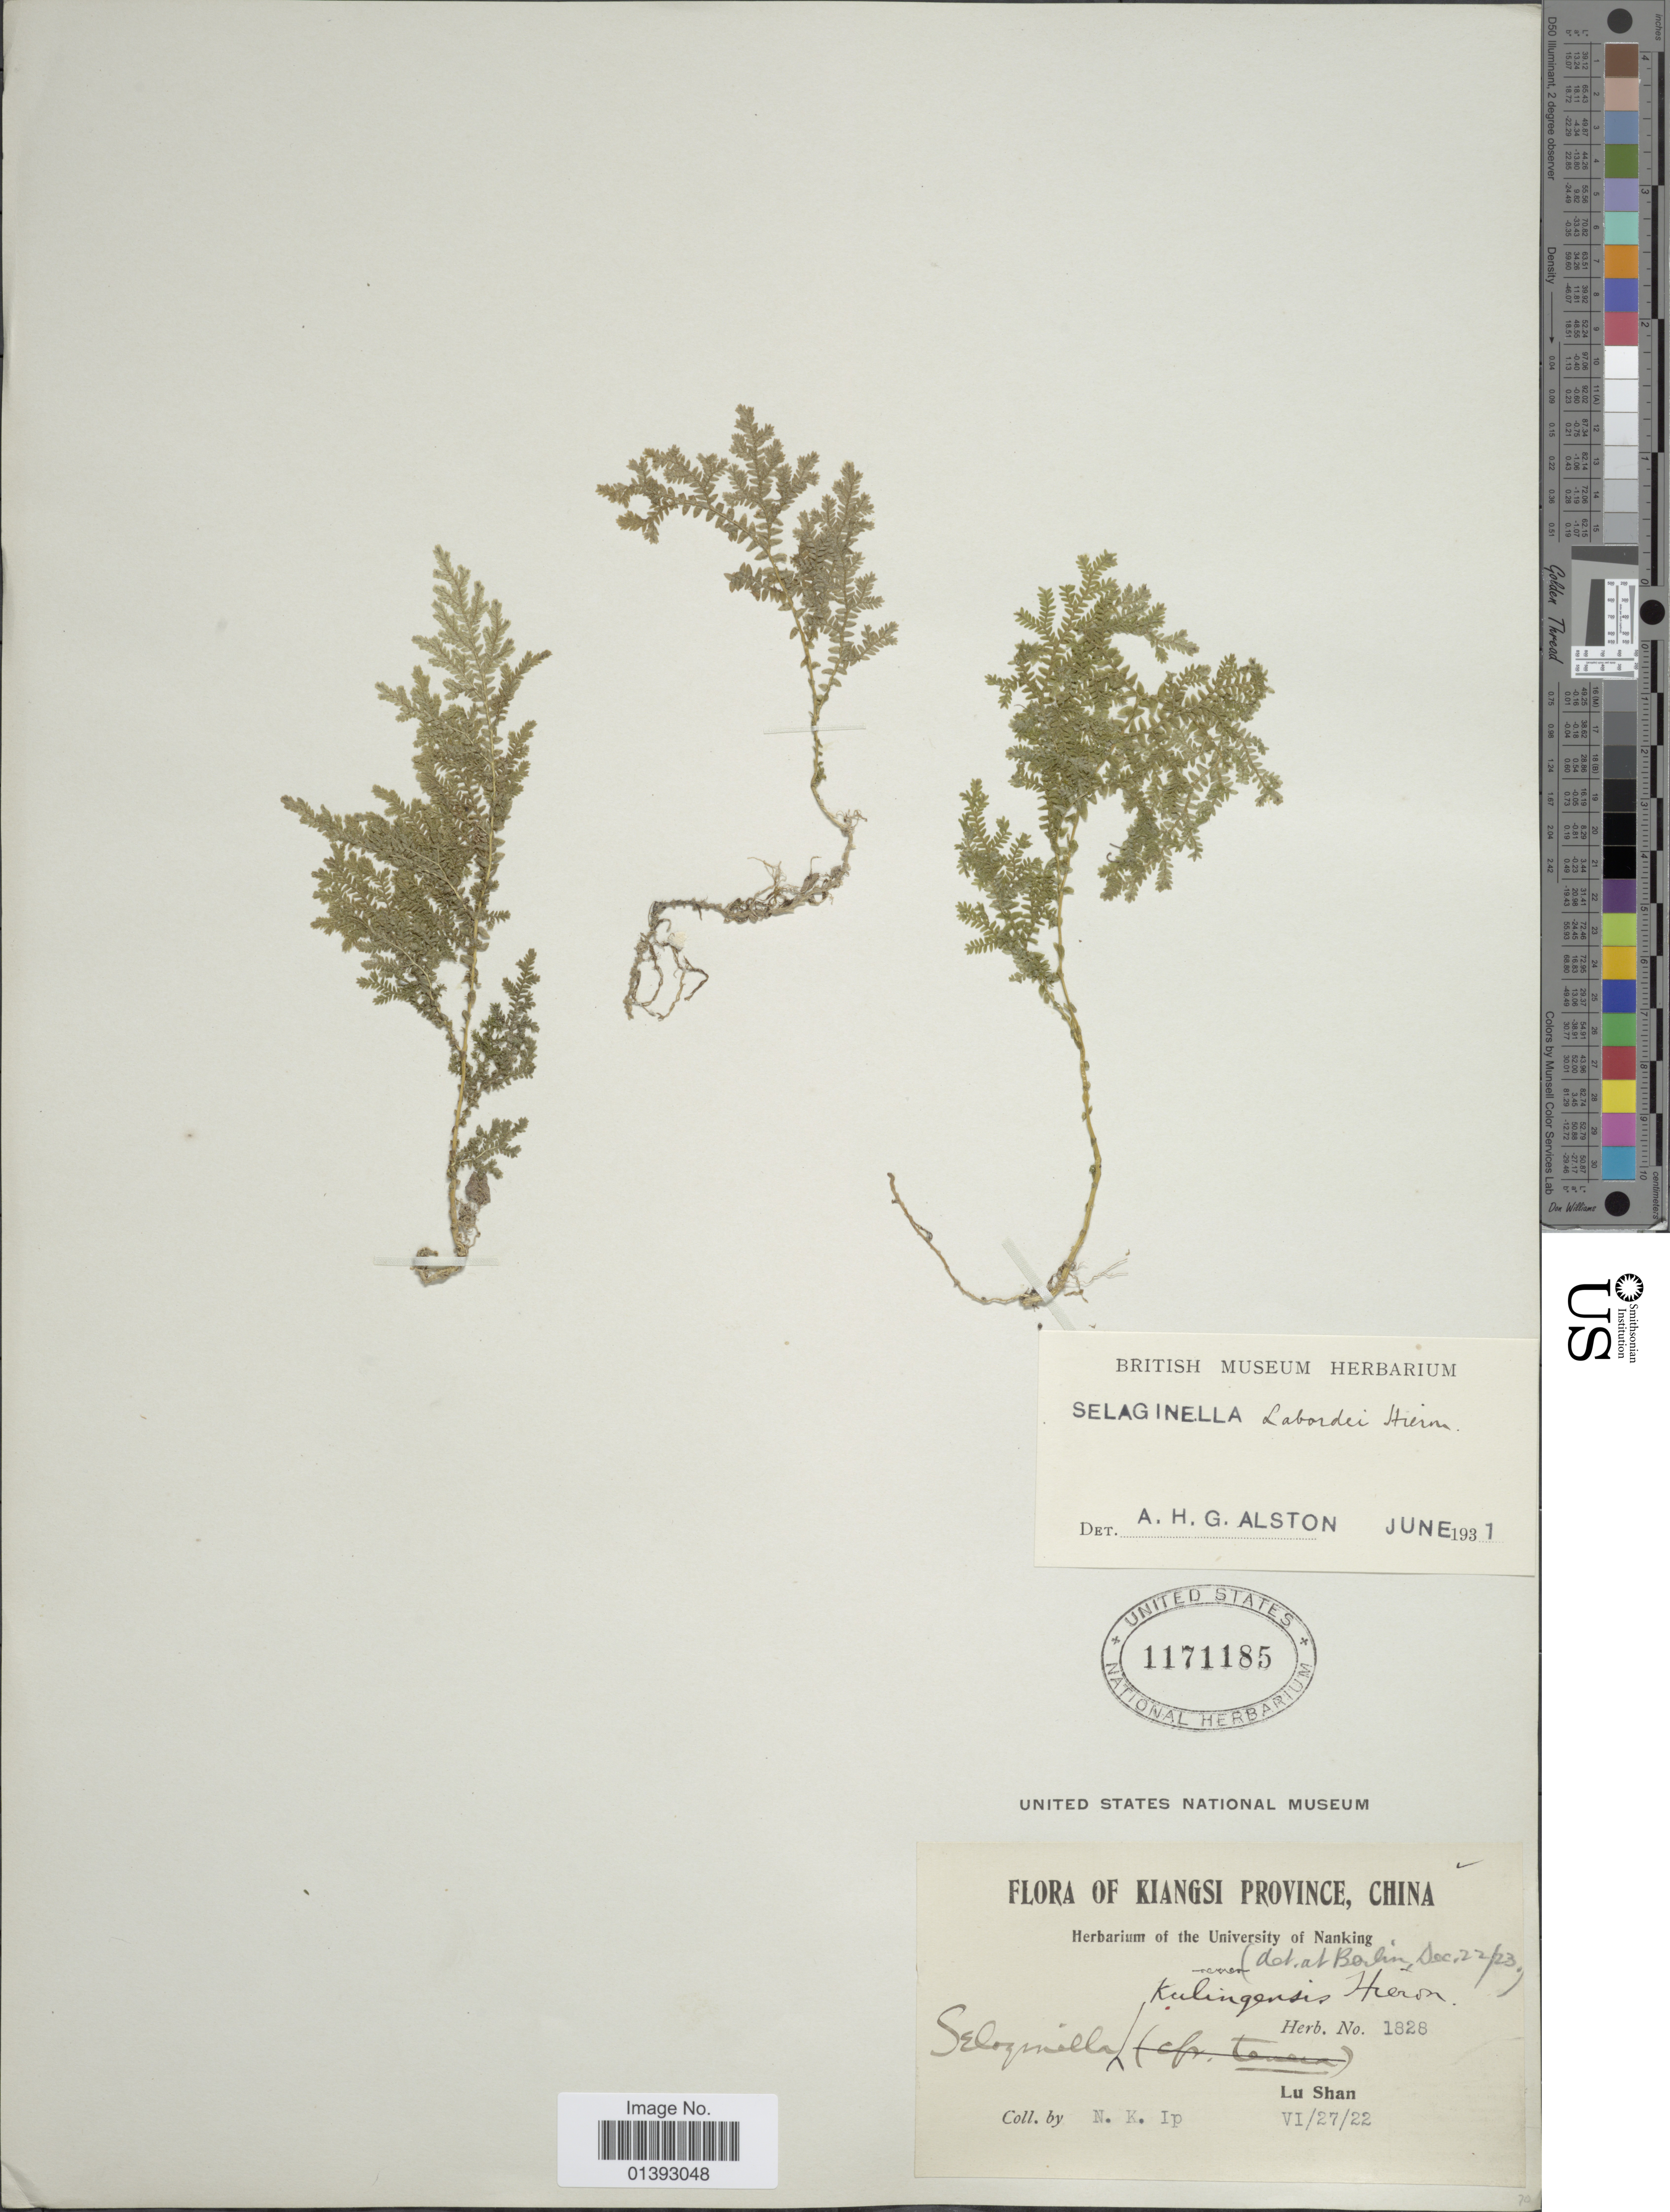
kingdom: Plantae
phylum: Tracheophyta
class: Lycopodiopsida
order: Selaginellales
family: Selaginellaceae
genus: Selaginella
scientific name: Selaginella labordei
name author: Hieron. ex Christ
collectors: N. Ip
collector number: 1828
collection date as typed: Transcribed d/m/y: 27/6/22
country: China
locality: Kiangsi Province, Selognella, Lu Shan [interpreted]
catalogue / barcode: US 1171185